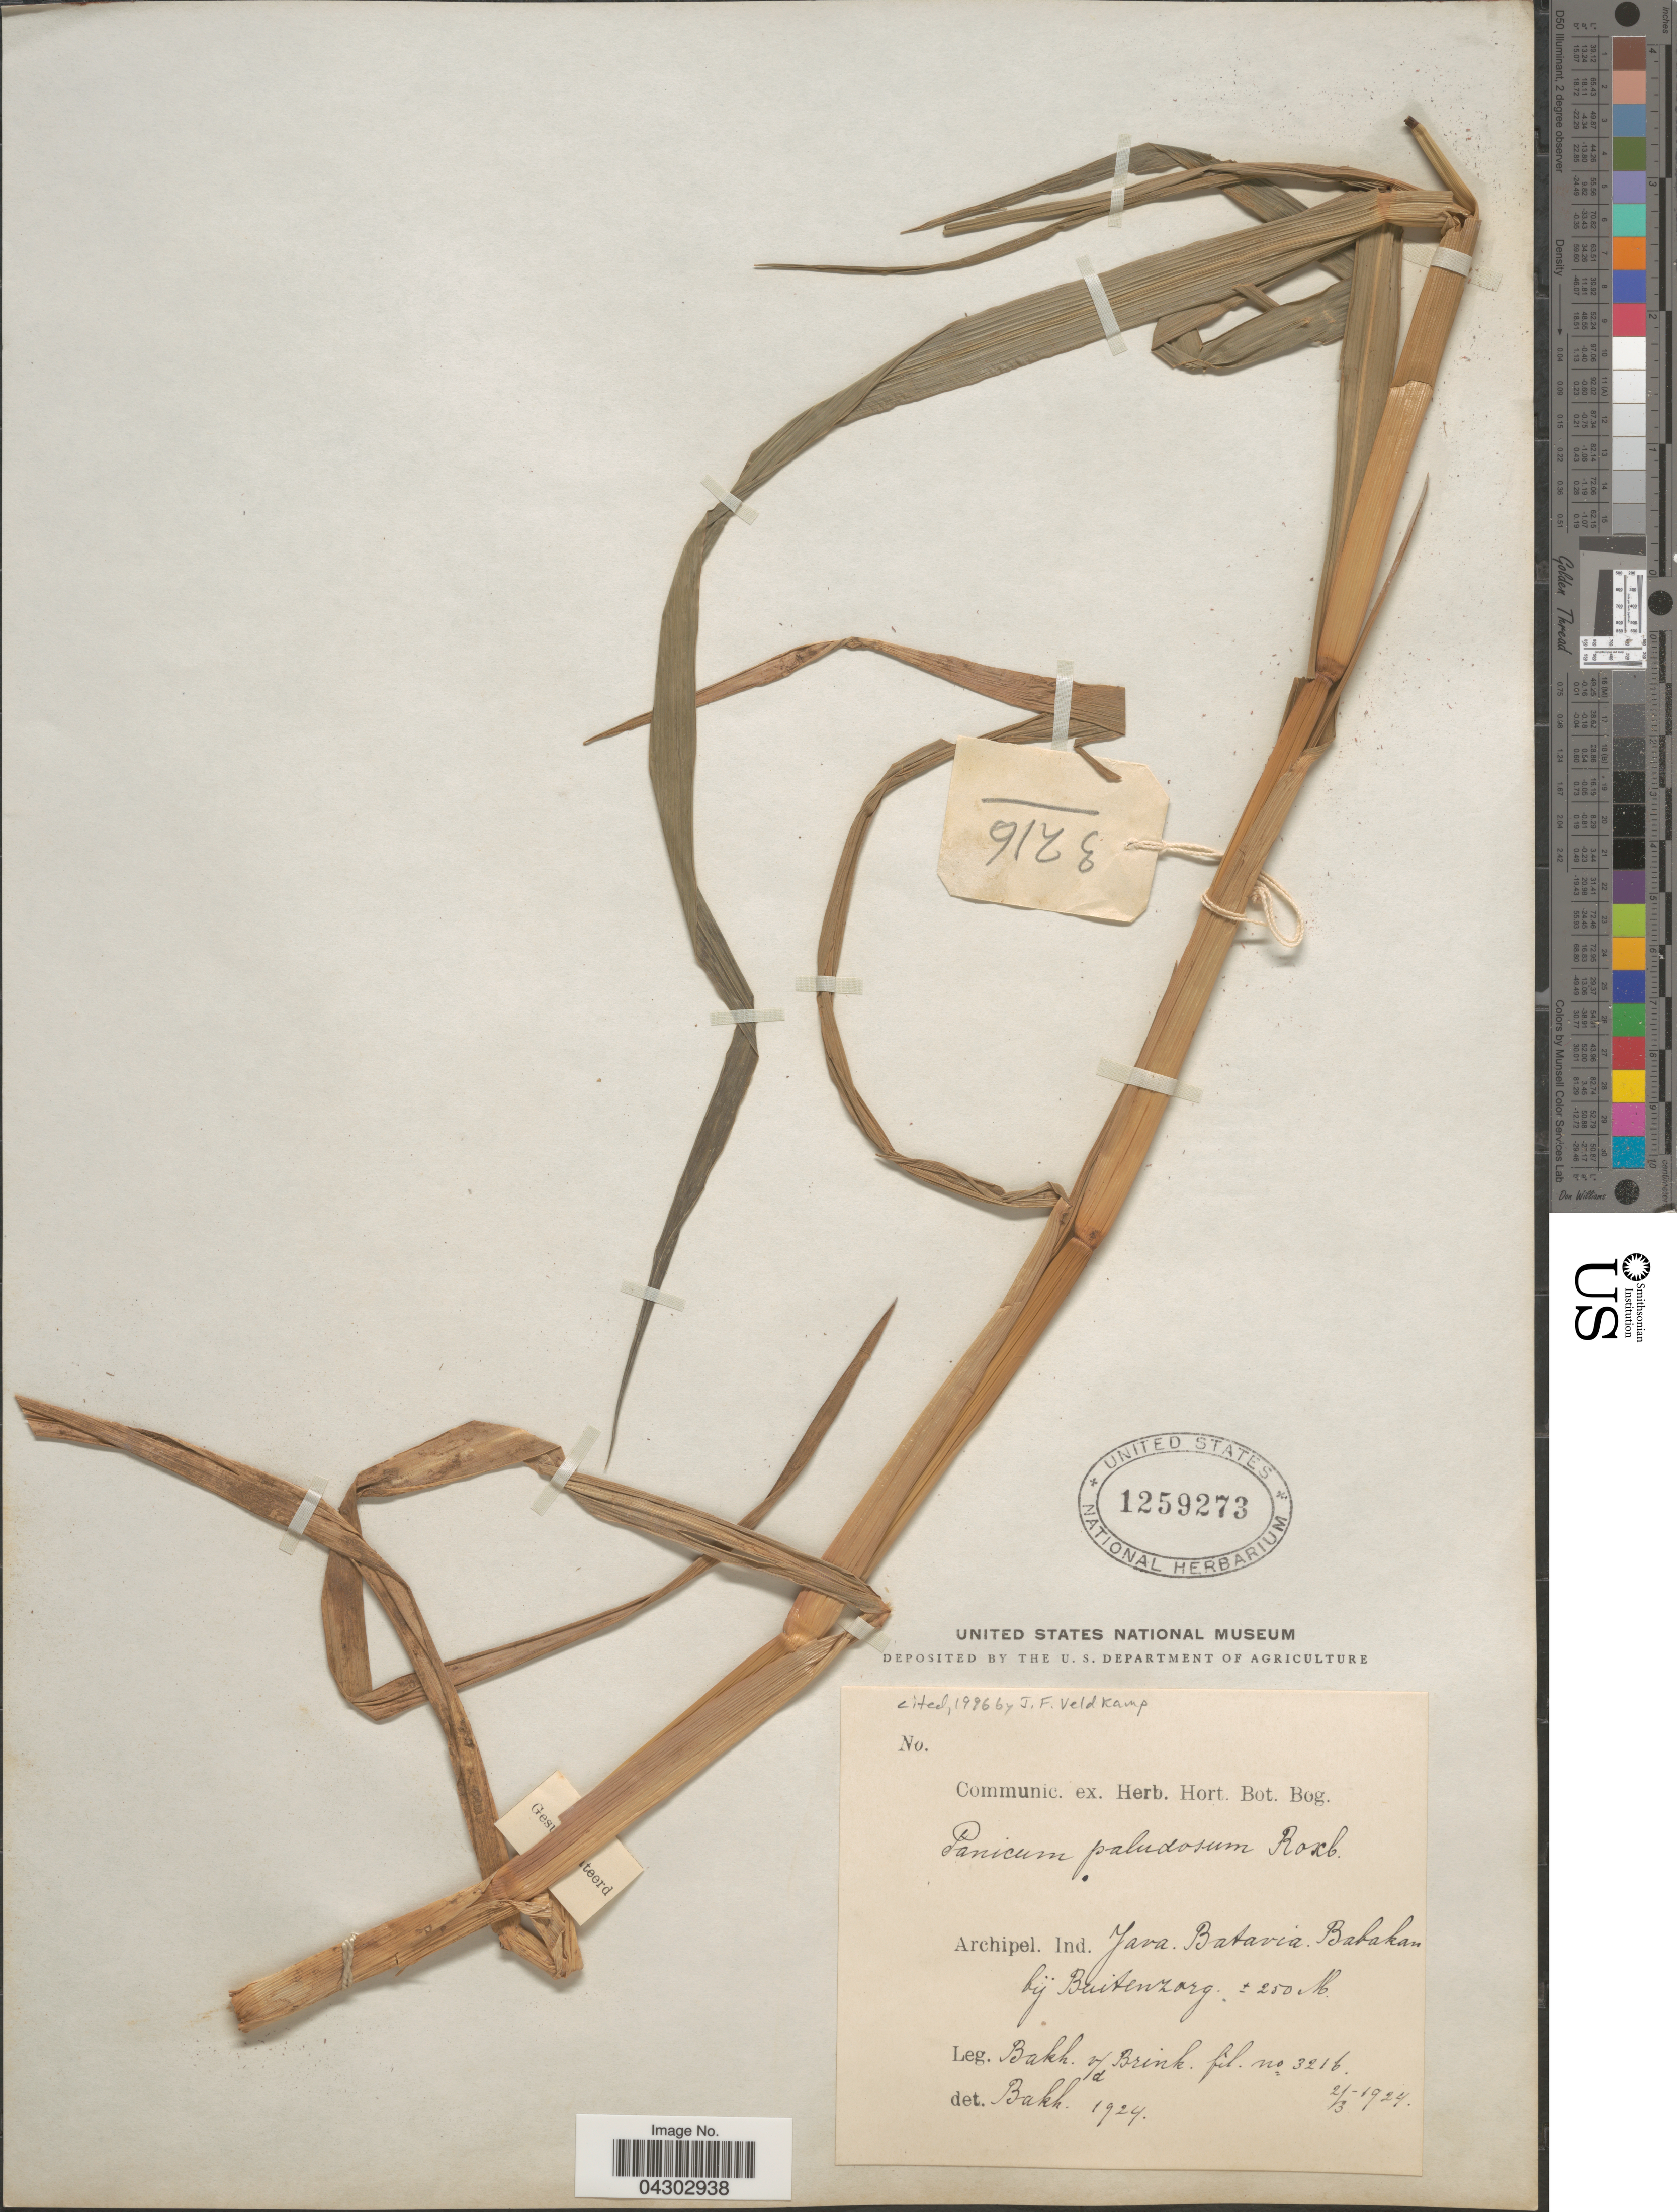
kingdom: Plantae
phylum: Tracheophyta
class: Liliopsida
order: Poales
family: Poaceae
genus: Panicum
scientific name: Panicum paludosum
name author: Roxb.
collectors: R. C. Bakhuizen van den Brink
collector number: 3216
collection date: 1924-03-02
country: Indonesia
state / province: Java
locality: Archipel. Ind. Batavia Babakan bij Buitenzorg.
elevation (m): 2250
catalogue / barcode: US 1259273